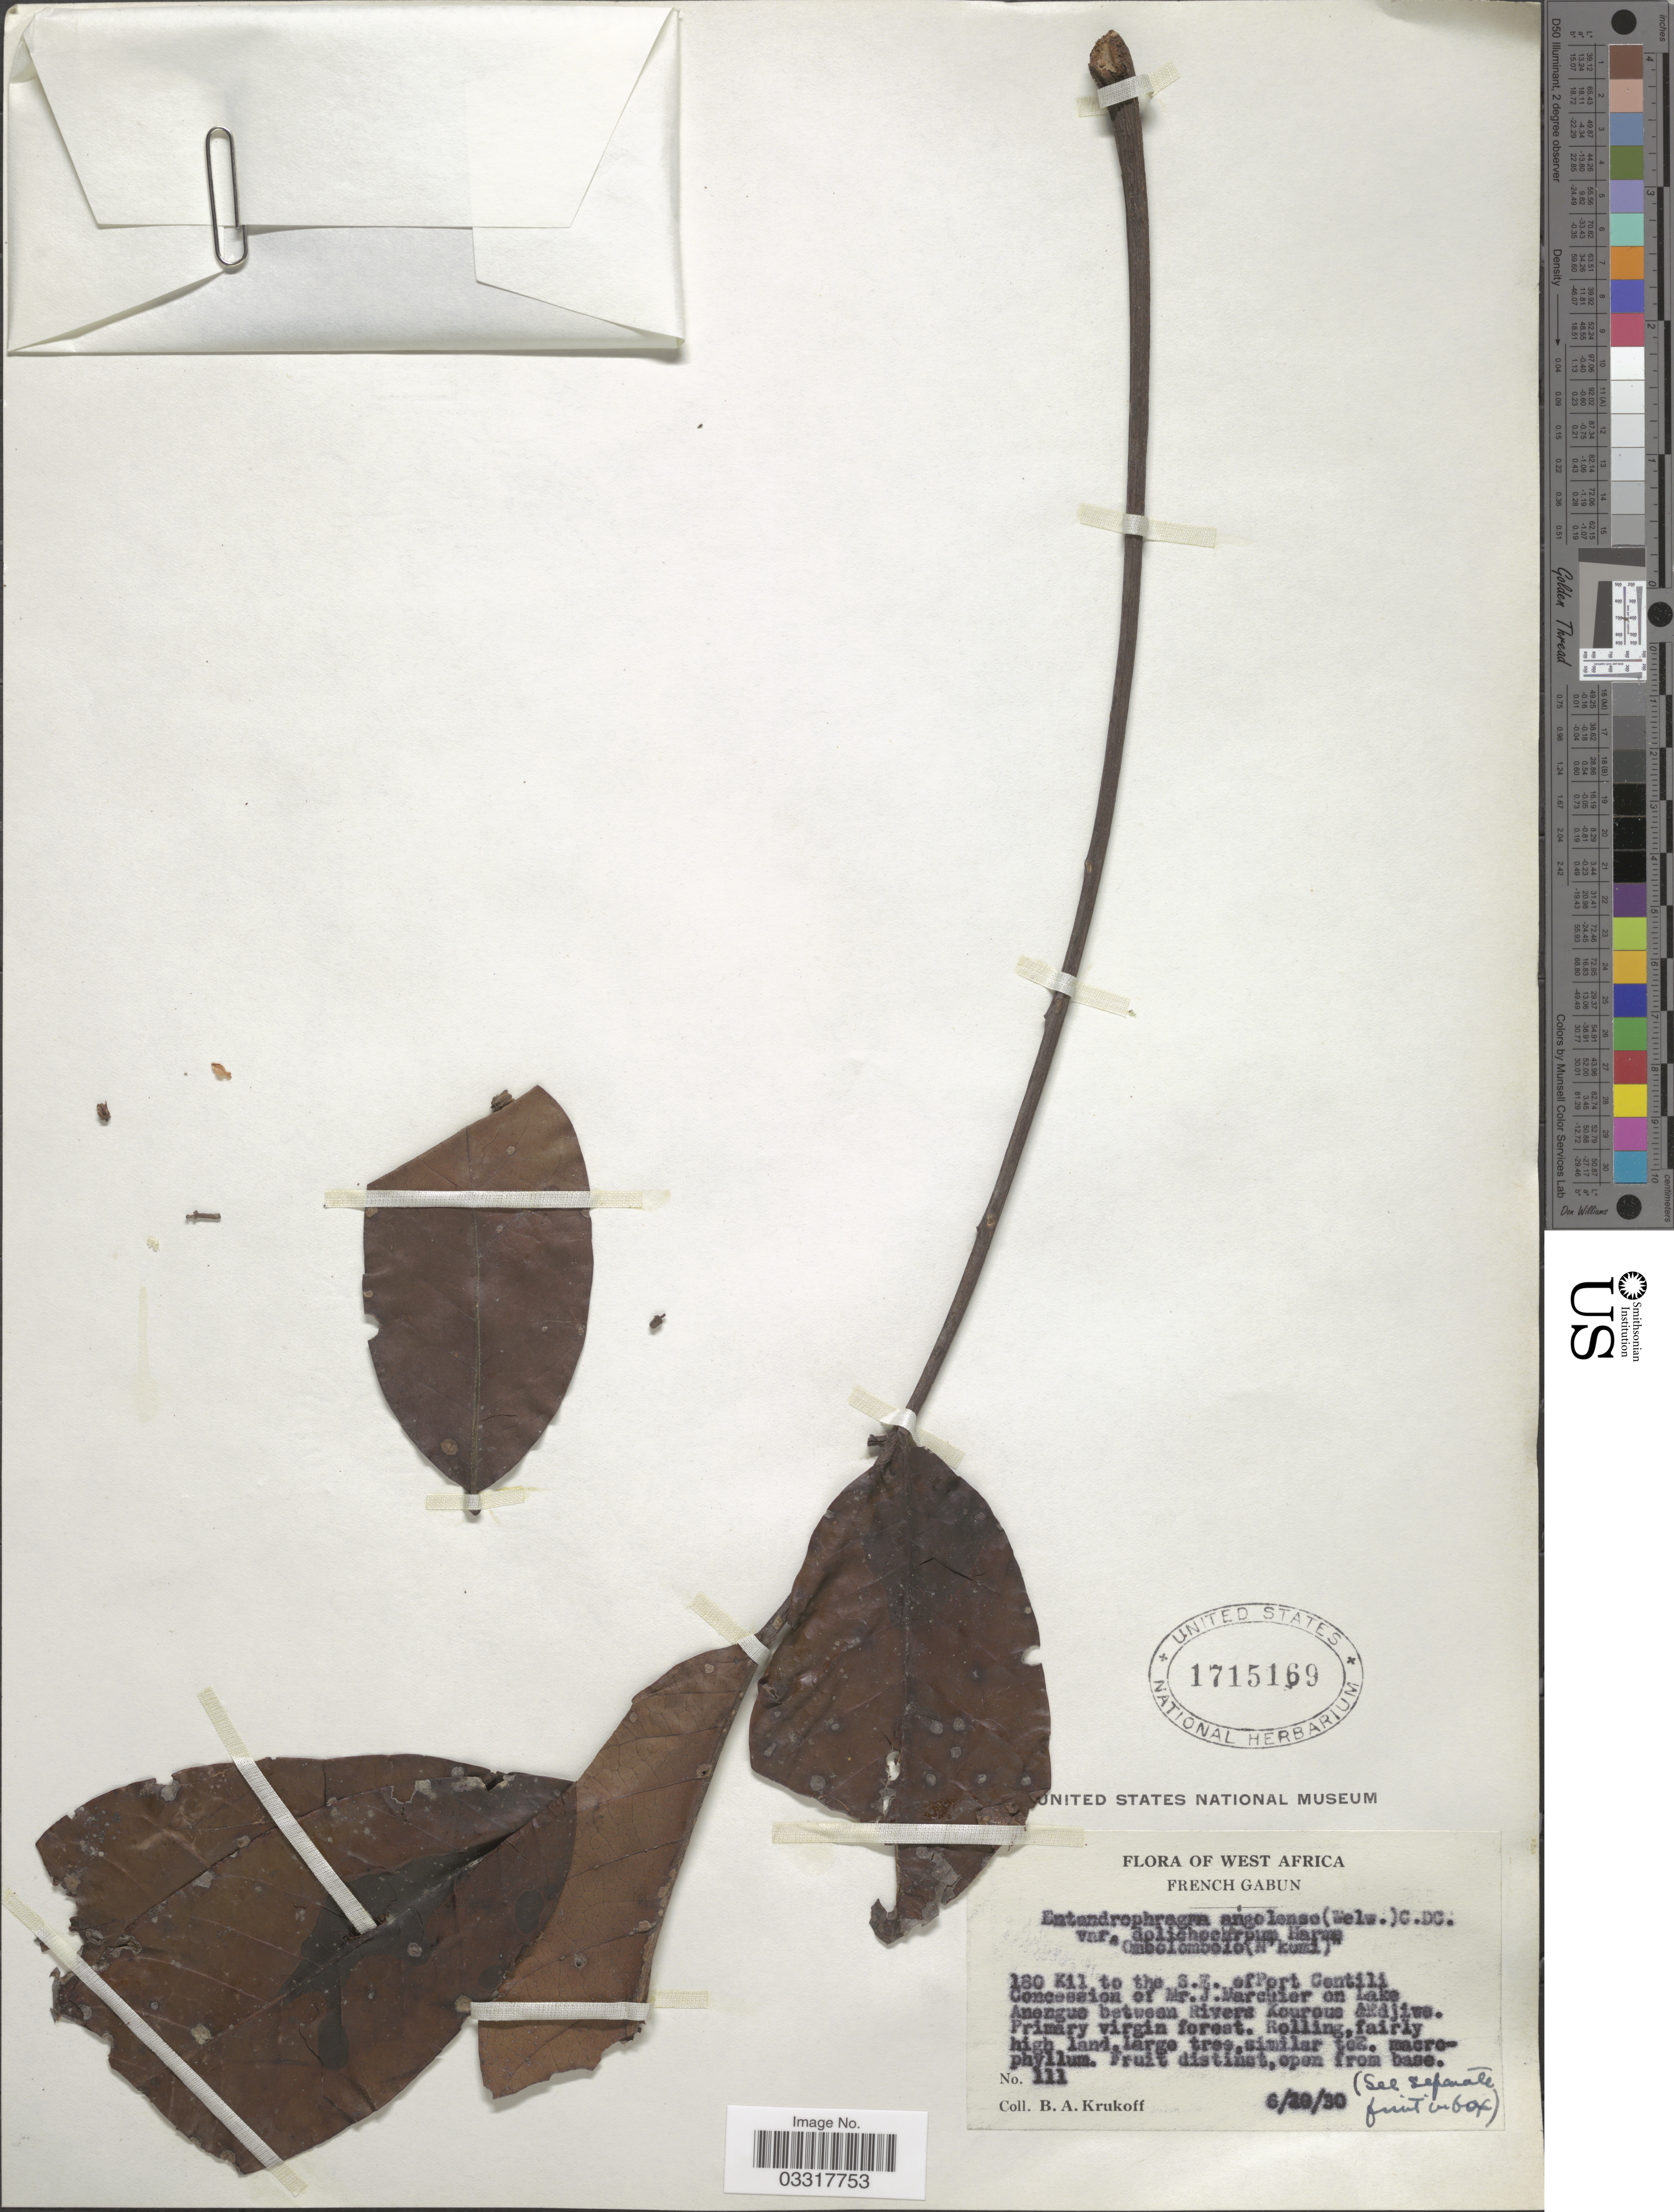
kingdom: Plantae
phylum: Tracheophyta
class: Magnoliopsida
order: Sapindales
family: Meliaceae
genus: Entandrophragma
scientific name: Entandrophragma angolense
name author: (Welw.) C. DC.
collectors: B. A. Krukoff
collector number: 111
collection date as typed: Transcribed d/m/y: 20/6/30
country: Gabon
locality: West Africa, French Gabun, 180 Kil to the S.E. of Port Gontili Concession of Mr. J. Marchier, on Lake Anengue between Rivers Kouroue & Edjiwe.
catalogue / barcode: US 1715169